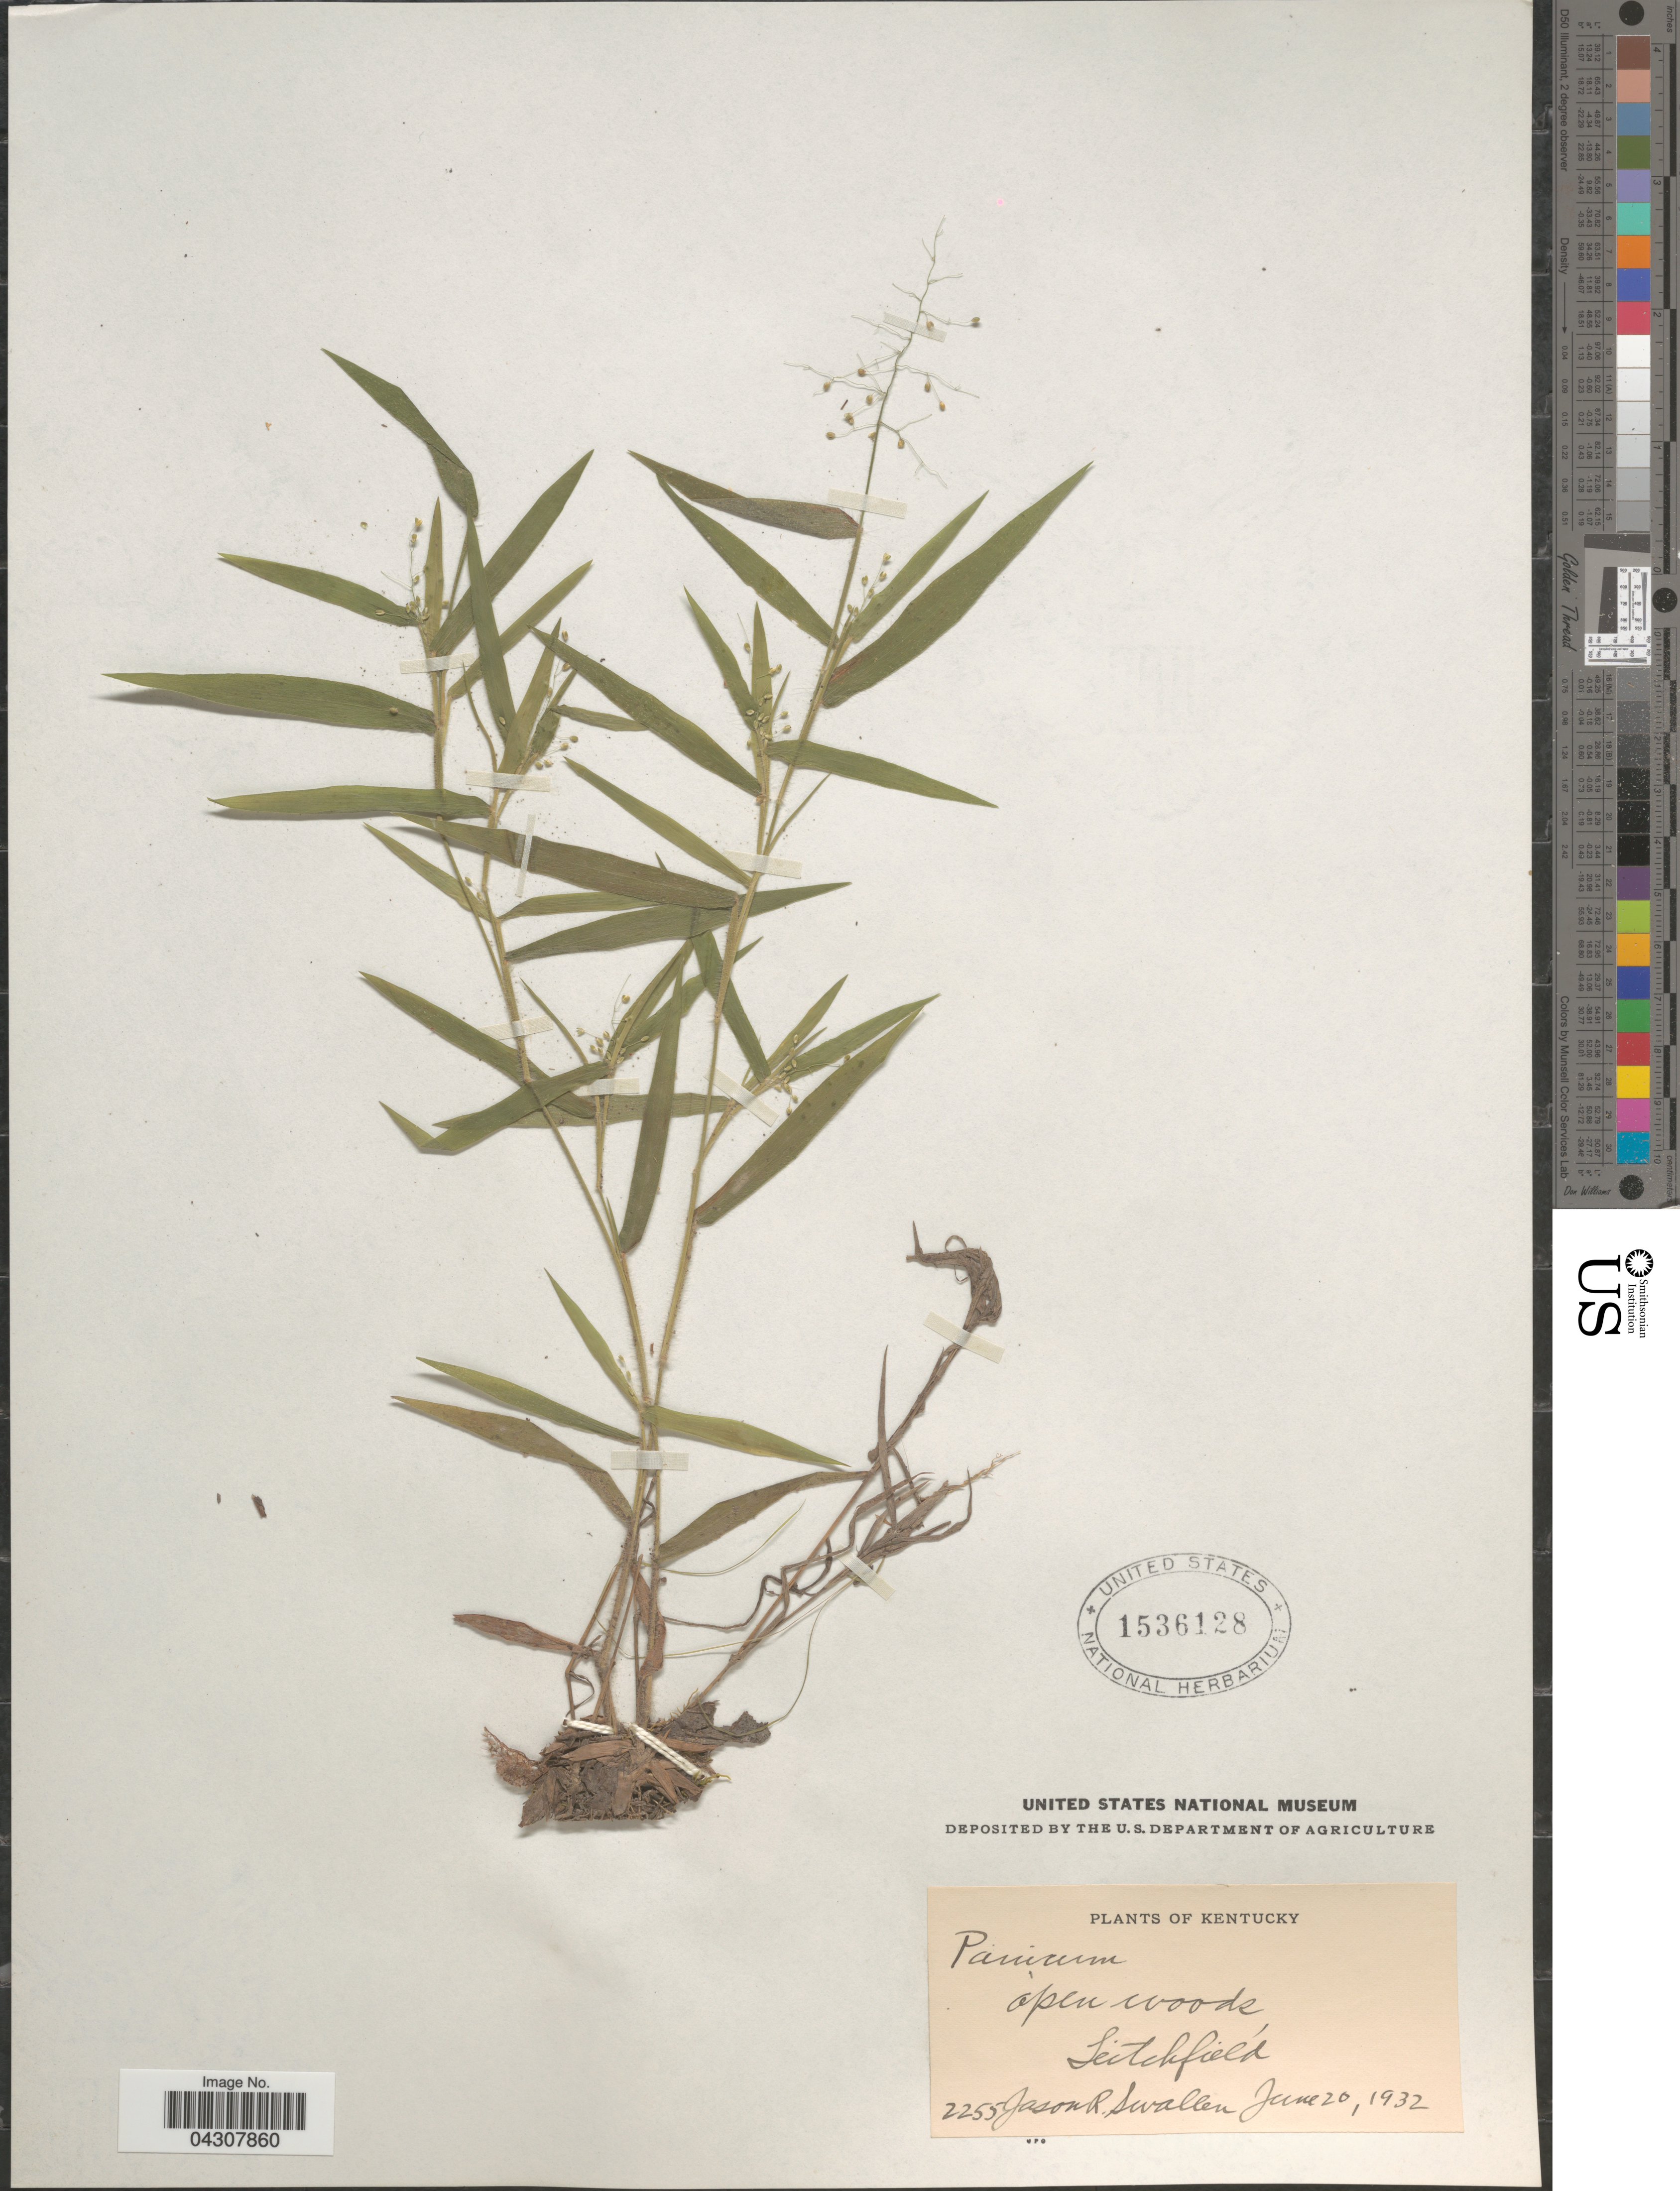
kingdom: Plantae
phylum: Tracheophyta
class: Liliopsida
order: Poales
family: Poaceae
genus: Dichanthelium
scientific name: Dichanthelium acuminatum var. acuminatum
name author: (Sw.) Gould & C.A. Clark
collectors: J. R. Swallen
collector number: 2255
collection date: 1932-06-20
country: United States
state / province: Kentucky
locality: Leitchfield.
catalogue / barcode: US 1536128